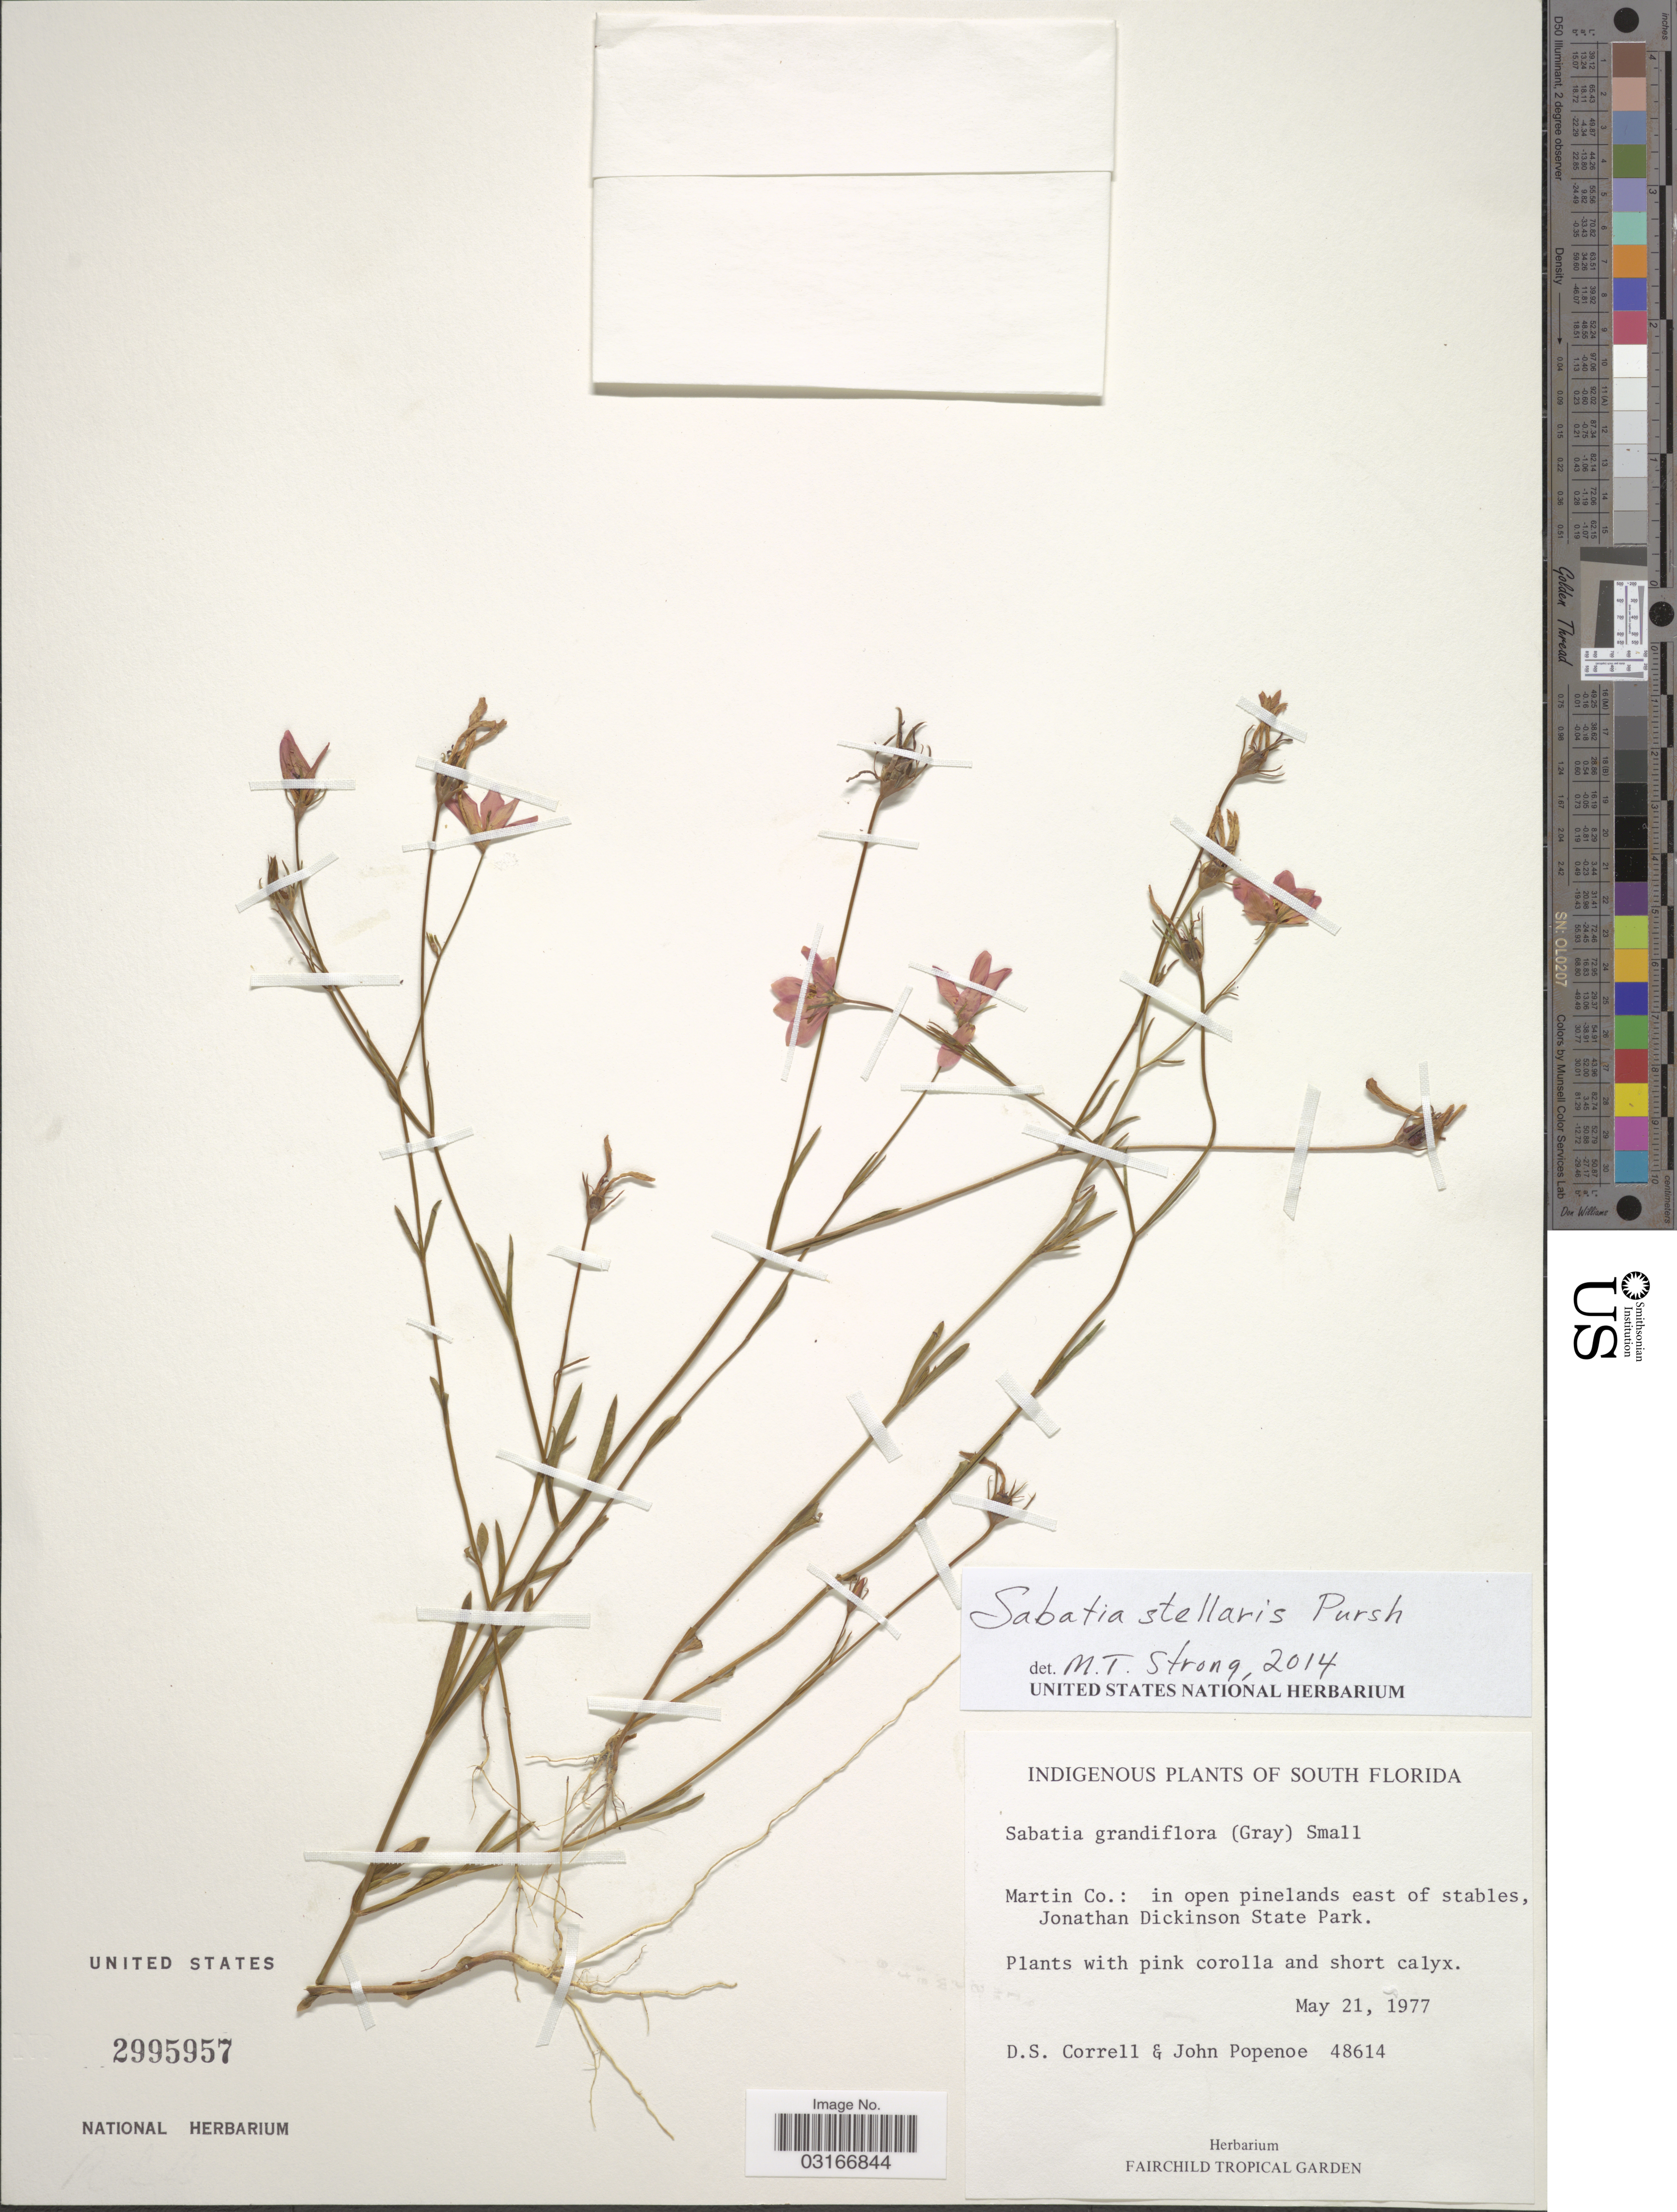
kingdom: Plantae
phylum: Tracheophyta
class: Magnoliopsida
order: Gentianales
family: Gentianaceae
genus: Sabatia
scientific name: Sabatia stellaris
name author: Pursh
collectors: D. S. Correll & J. Popenoe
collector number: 48614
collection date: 1977-05-21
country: United States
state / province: Florida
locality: South Florida. Martin Co.: in open pinelands east of stables, Jonathan Dickinson State Park.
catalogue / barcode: US 2995957